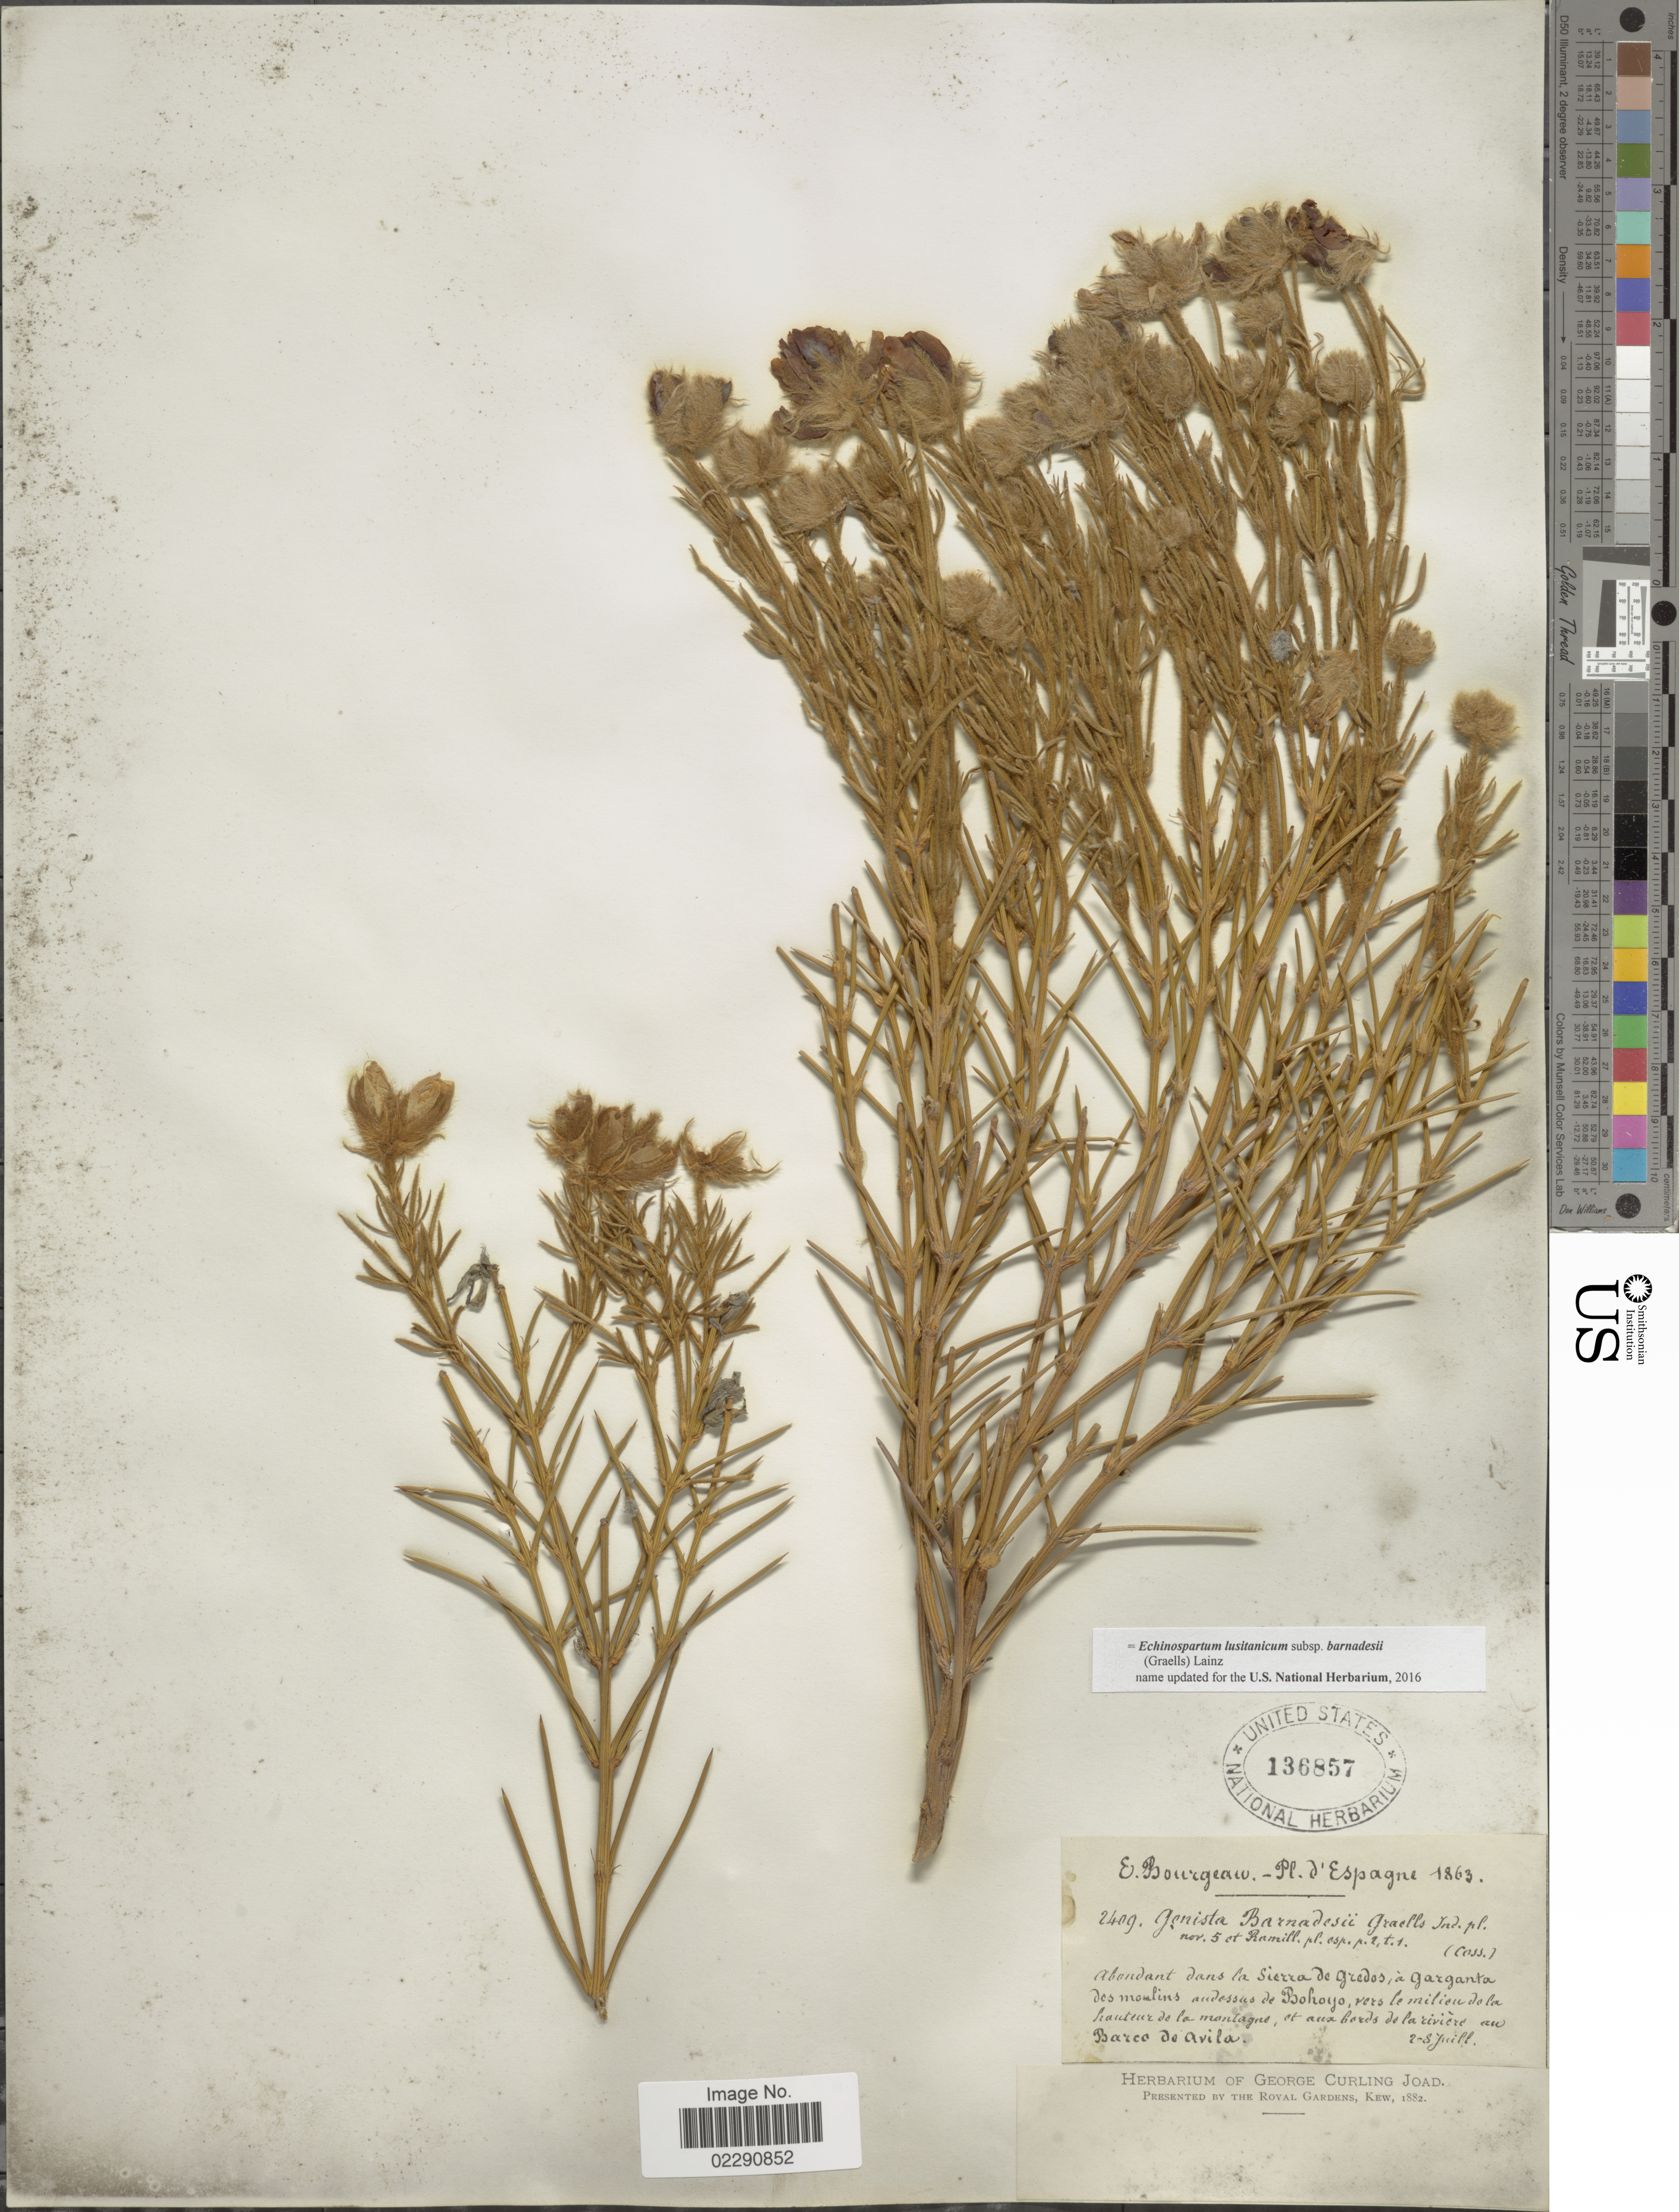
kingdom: Plantae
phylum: Tracheophyta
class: Magnoliopsida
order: Fabales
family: Fabaceae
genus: Echinospartum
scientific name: Echinospartum lusitanicum subsp. barnadesii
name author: (Graells) Laínz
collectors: E. Bourgeau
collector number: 2409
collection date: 1863-07-02/1863-07-08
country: Spain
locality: Espagne, dans la Sierra de Gredos, Bohoyo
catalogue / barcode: US 136857